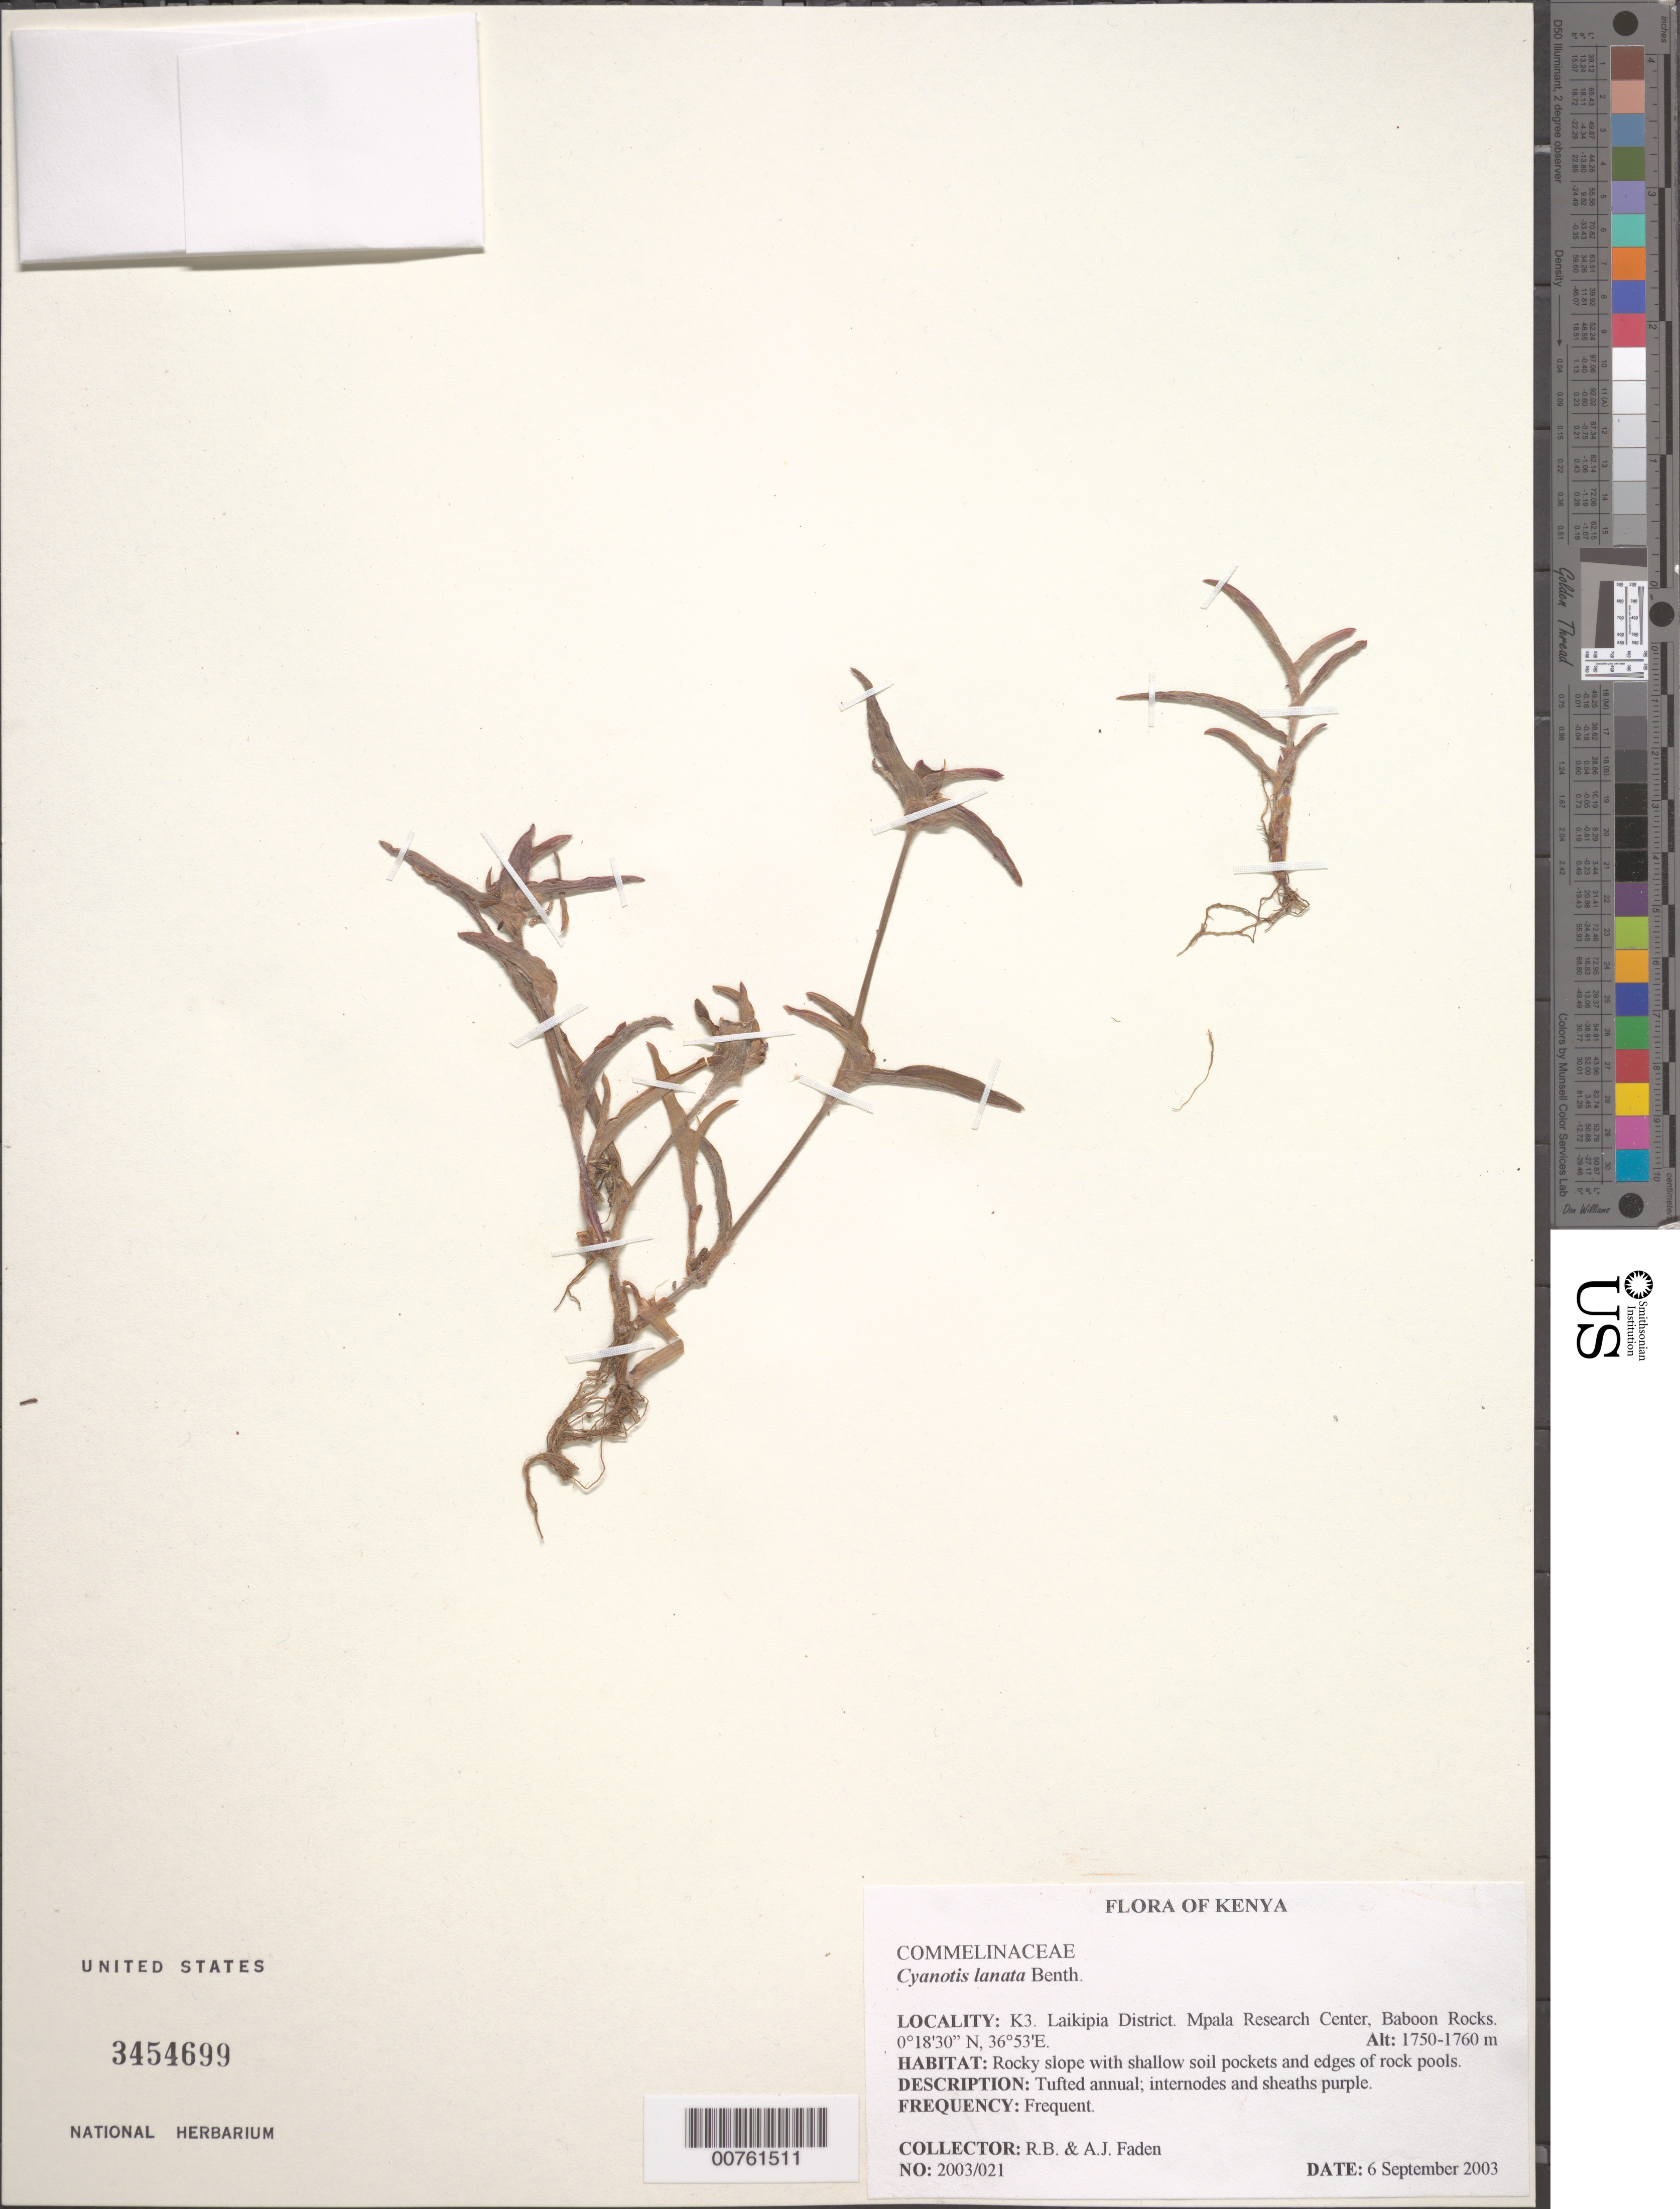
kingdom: Plantae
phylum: Tracheophyta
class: Liliopsida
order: Commelinales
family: Commelinaceae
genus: Cyanotis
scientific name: Cyanotis lanata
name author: Benth.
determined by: Faden, Robert B., (US), Smithsonian Institution - National Museum of Natural History (UNITED STATES)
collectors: R. B. Faden & A. J. Faden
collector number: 2003/021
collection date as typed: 06 Sep 2003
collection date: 2003-09-06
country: Kenya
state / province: Laikipia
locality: K3. Mpala Research Center. Baboon Rocks.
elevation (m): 1750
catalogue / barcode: US 3454699